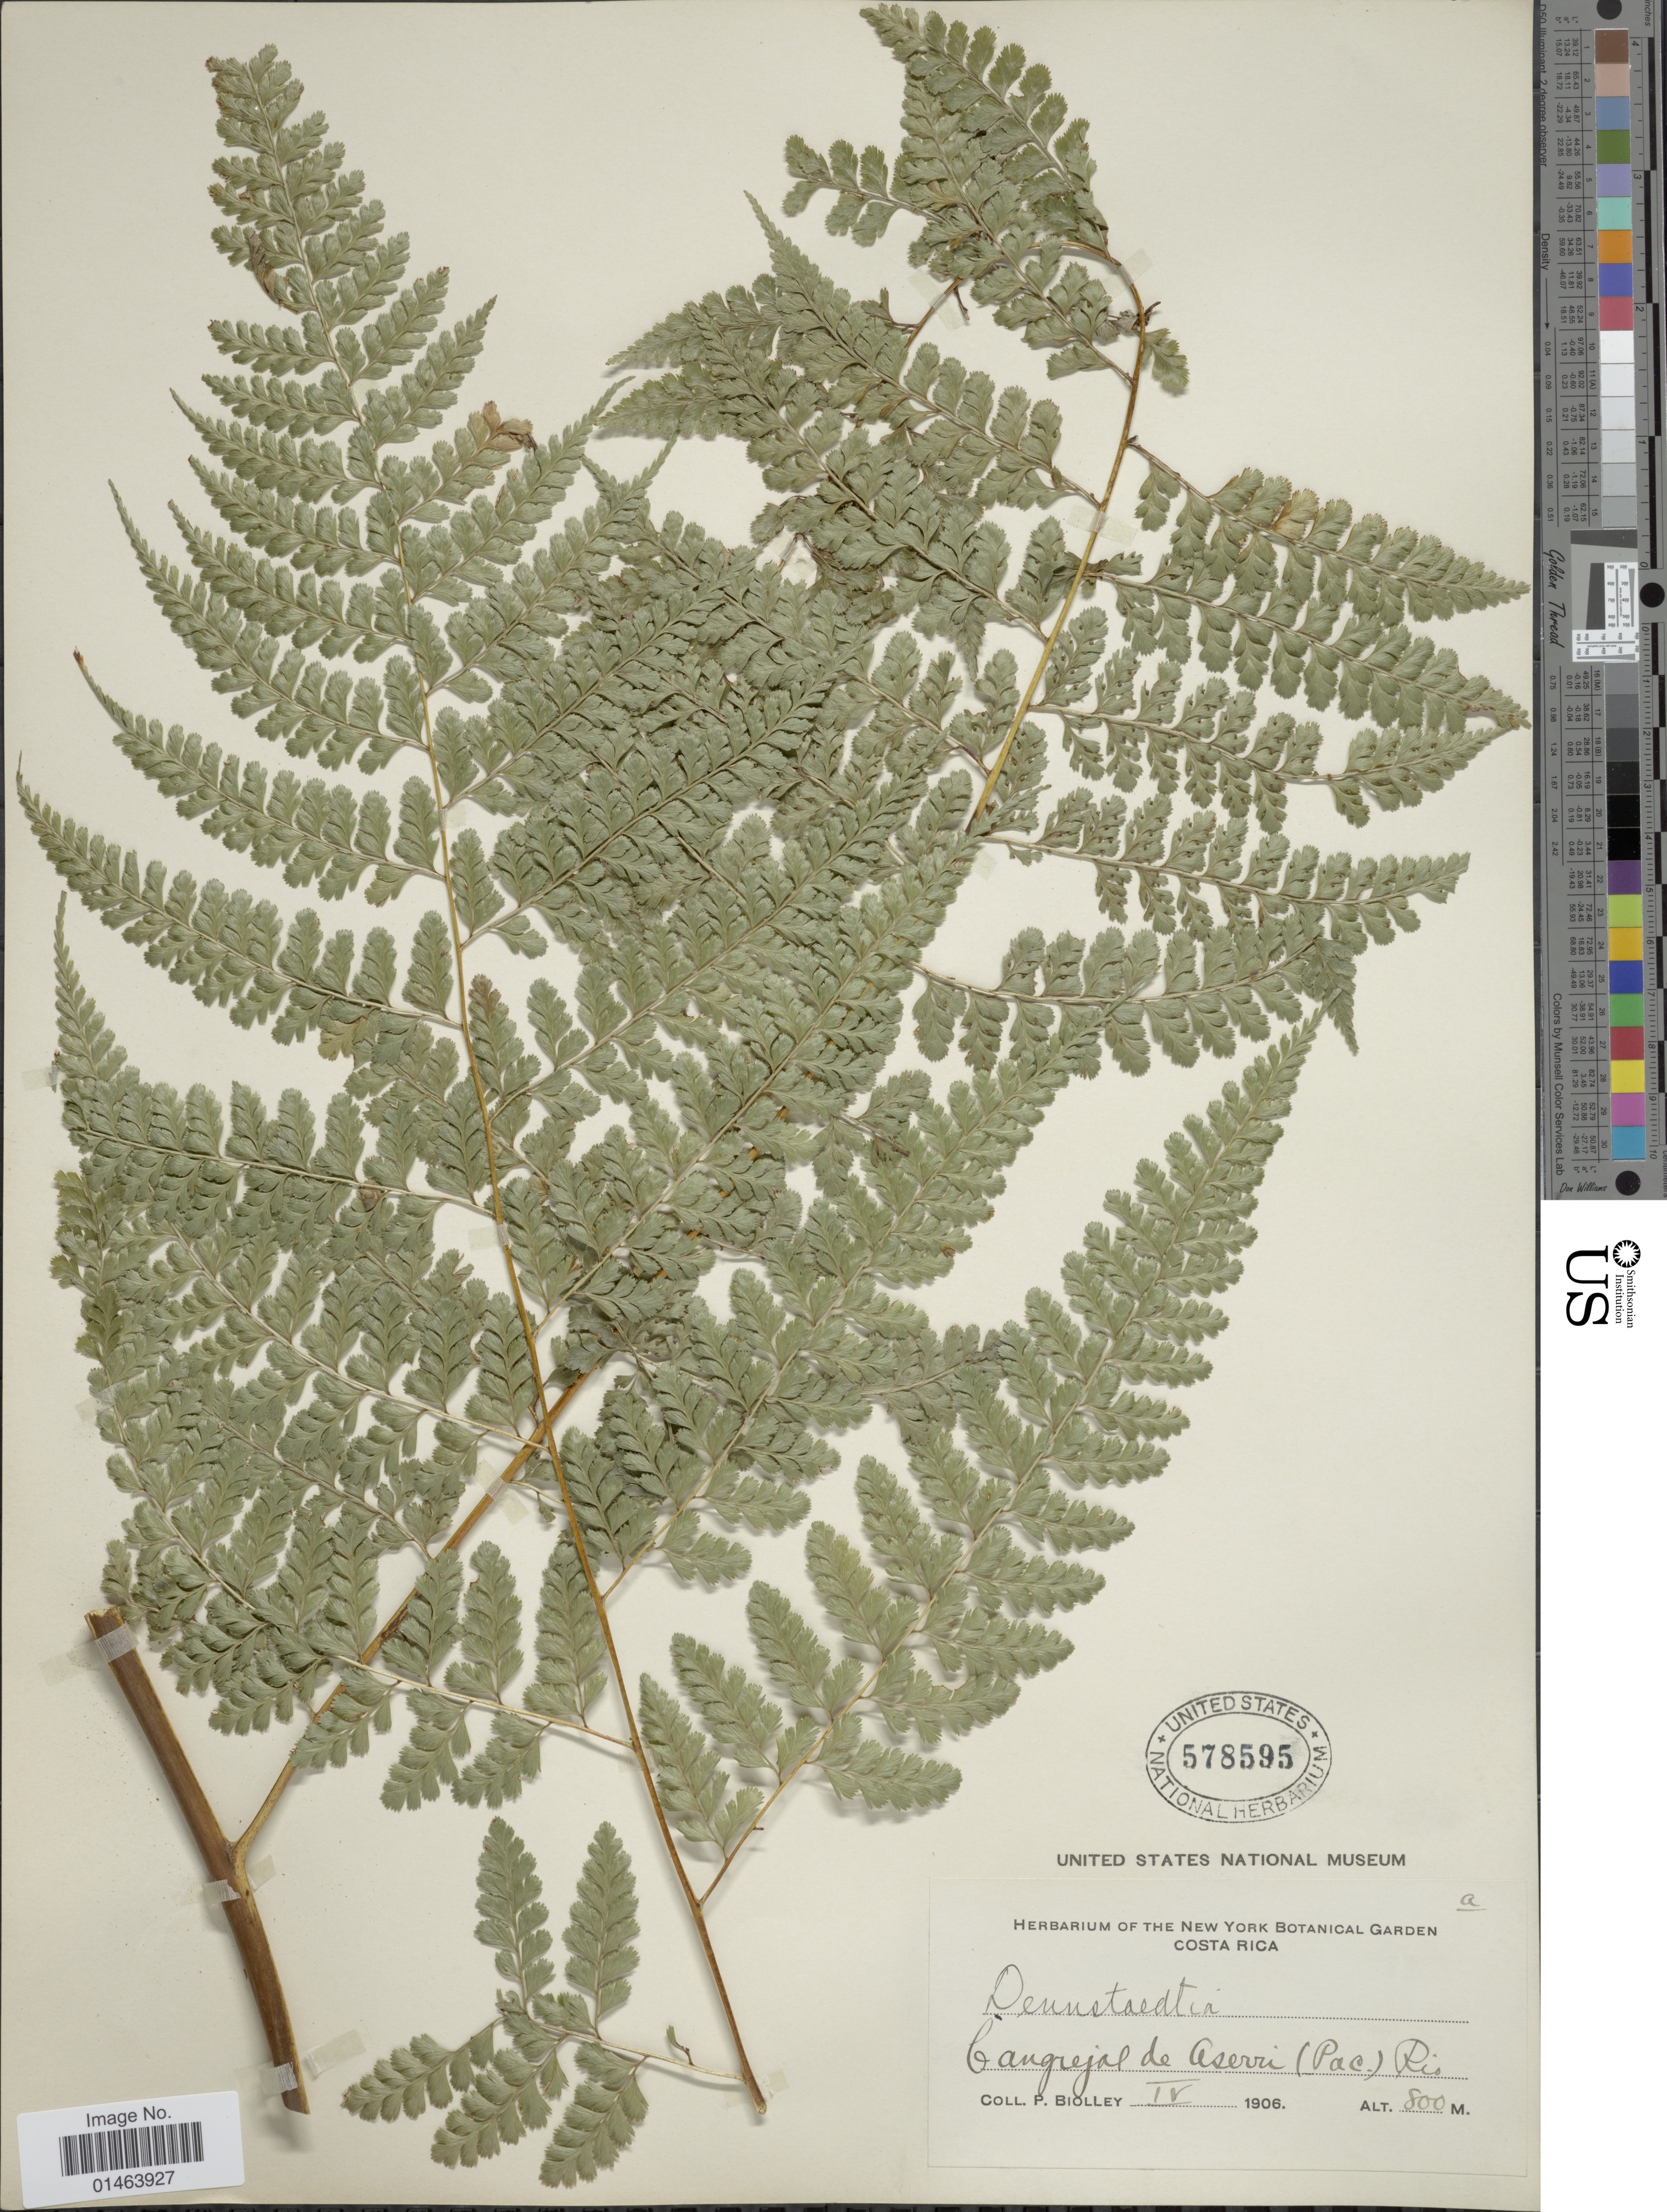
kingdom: Plantae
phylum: Tracheophyta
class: Polypodiopsida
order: Polypodiales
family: Dennstaedtiaceae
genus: Dennstaedtia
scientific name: Dennstaedtia bipinnata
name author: (Cav.) Maxon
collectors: P. Biolley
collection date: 1906-04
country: Costa Rica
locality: Costa Rica, Cangrejal de Aserri Rio (Pac.)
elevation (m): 800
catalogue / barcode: US 578595